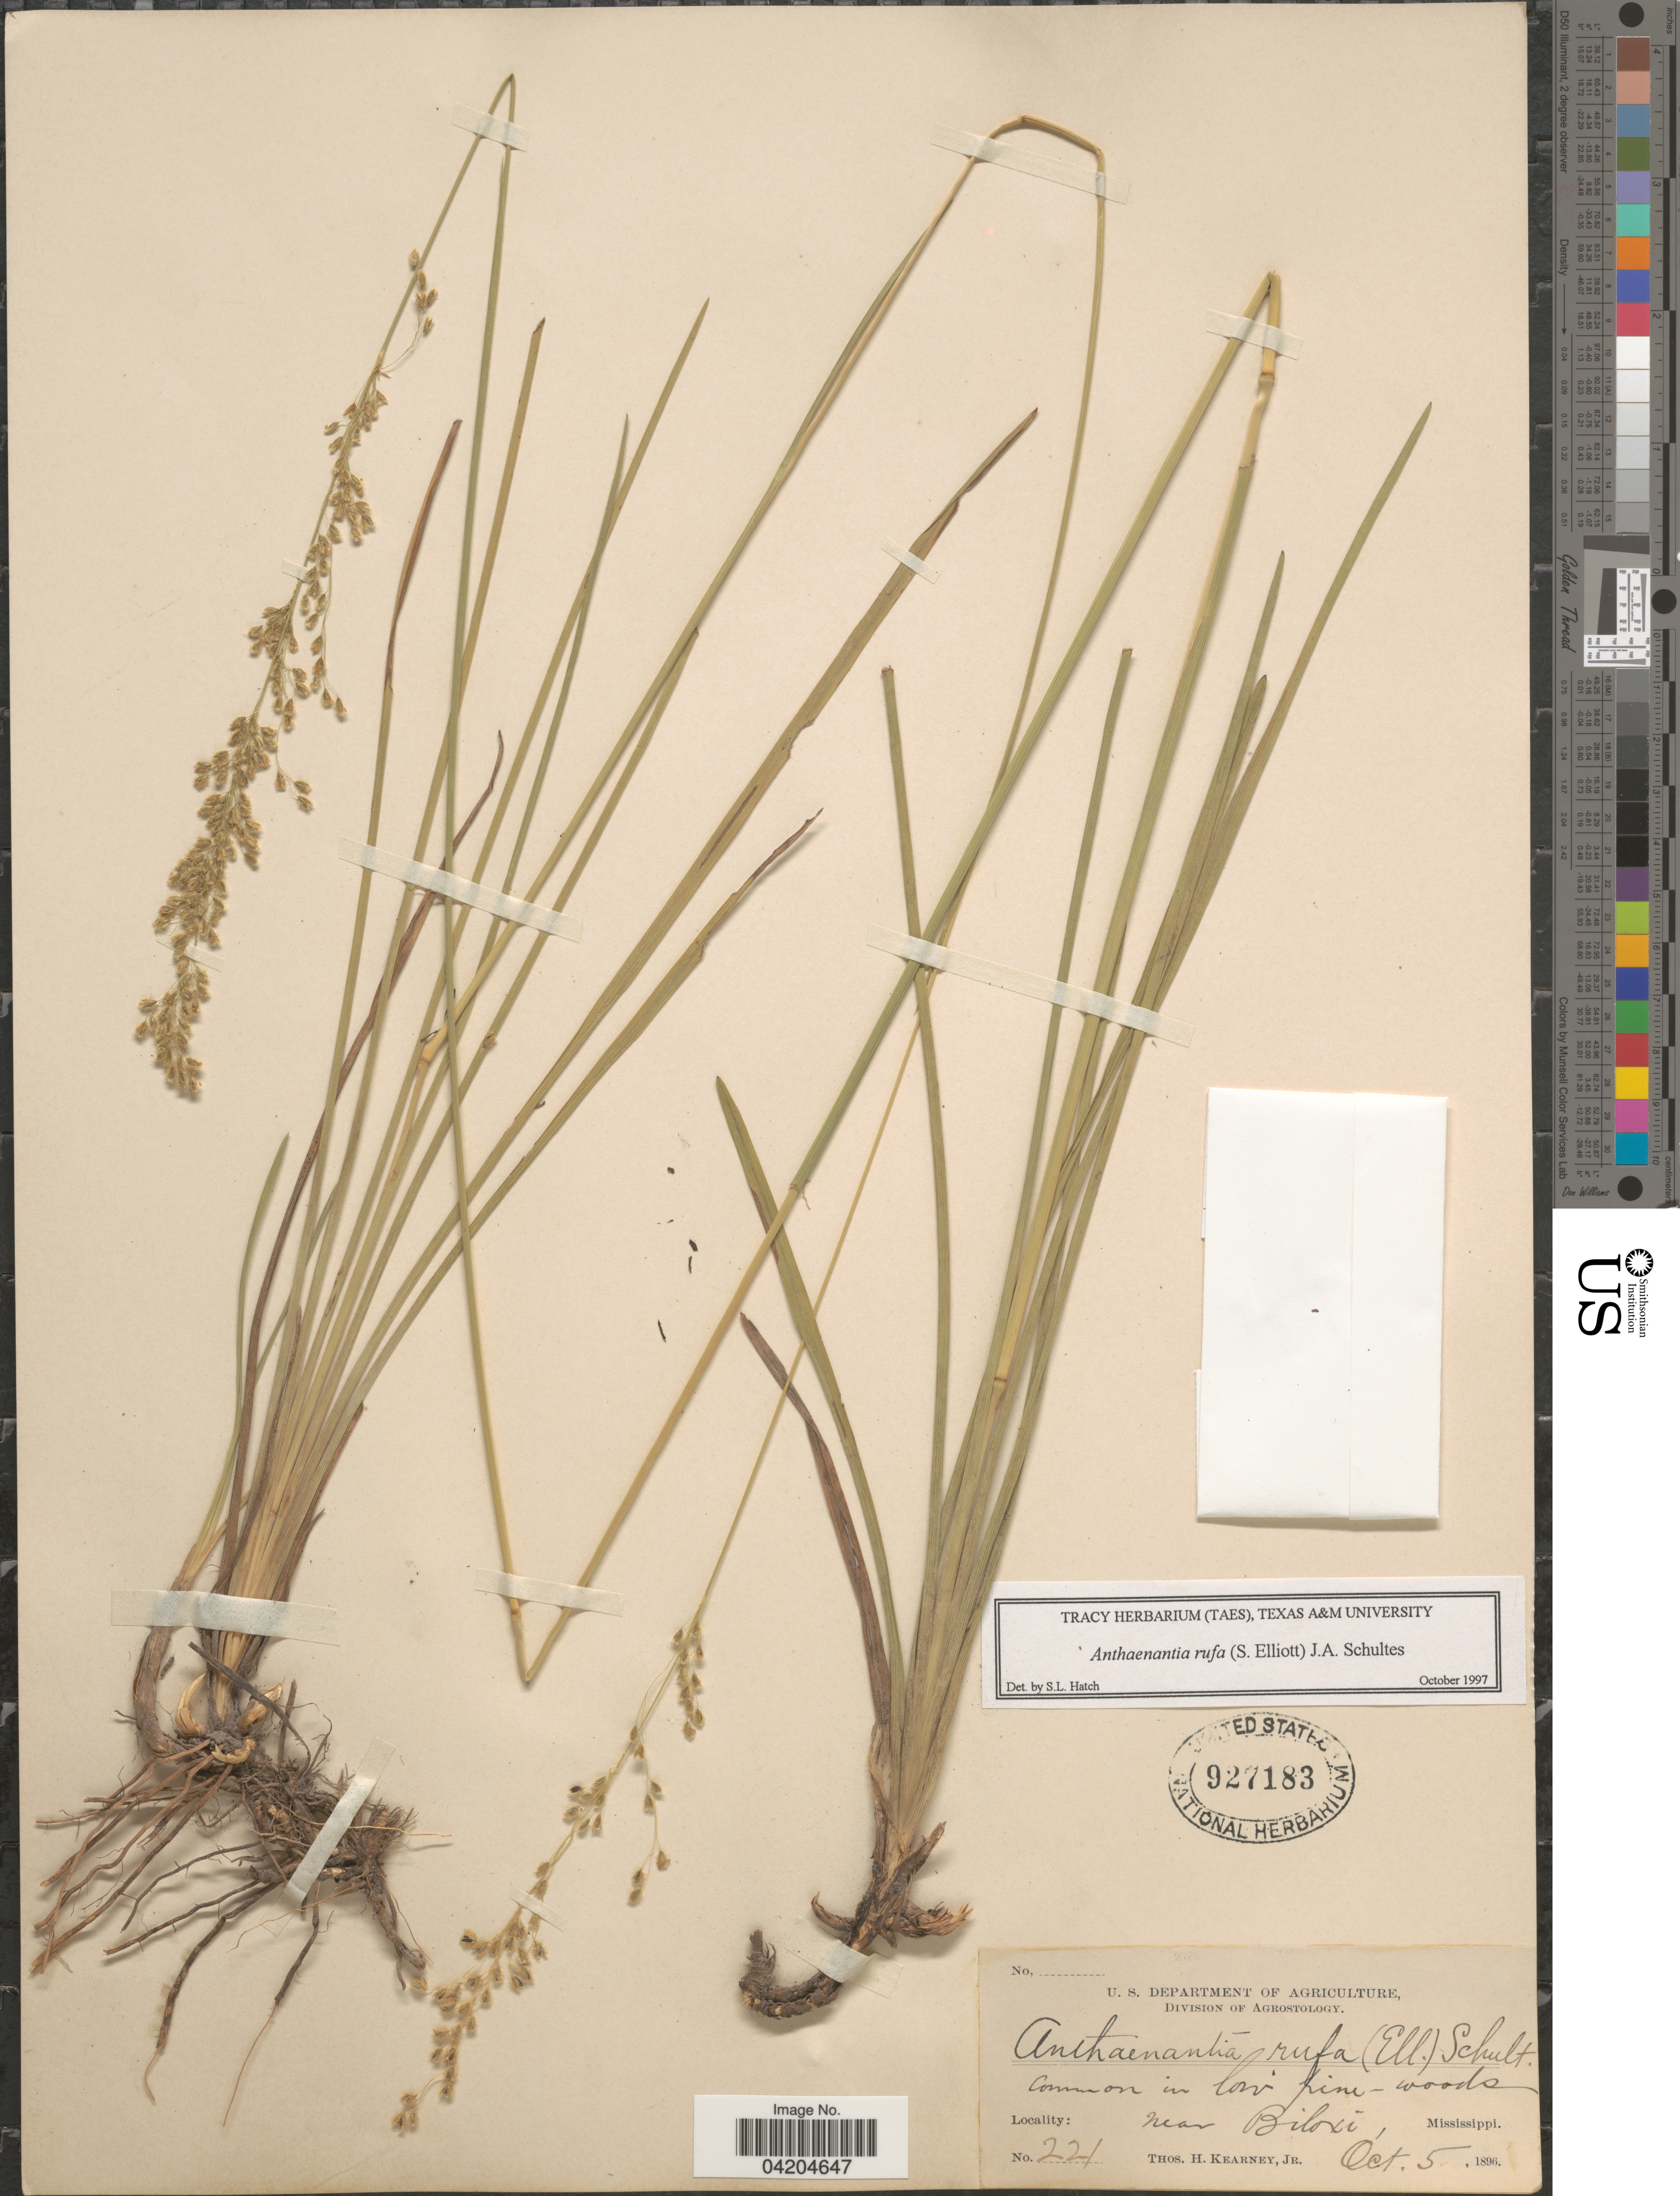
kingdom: Plantae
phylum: Tracheophyta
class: Liliopsida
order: Poales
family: Poaceae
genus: Anthaenantia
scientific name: Anthaenantia rufa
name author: (Elliott) Schult.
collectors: T. H. Kearney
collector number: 221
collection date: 1896-10-05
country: United States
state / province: Mississippi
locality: Common in low pine-woods near Biloxi.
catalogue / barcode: US 927183